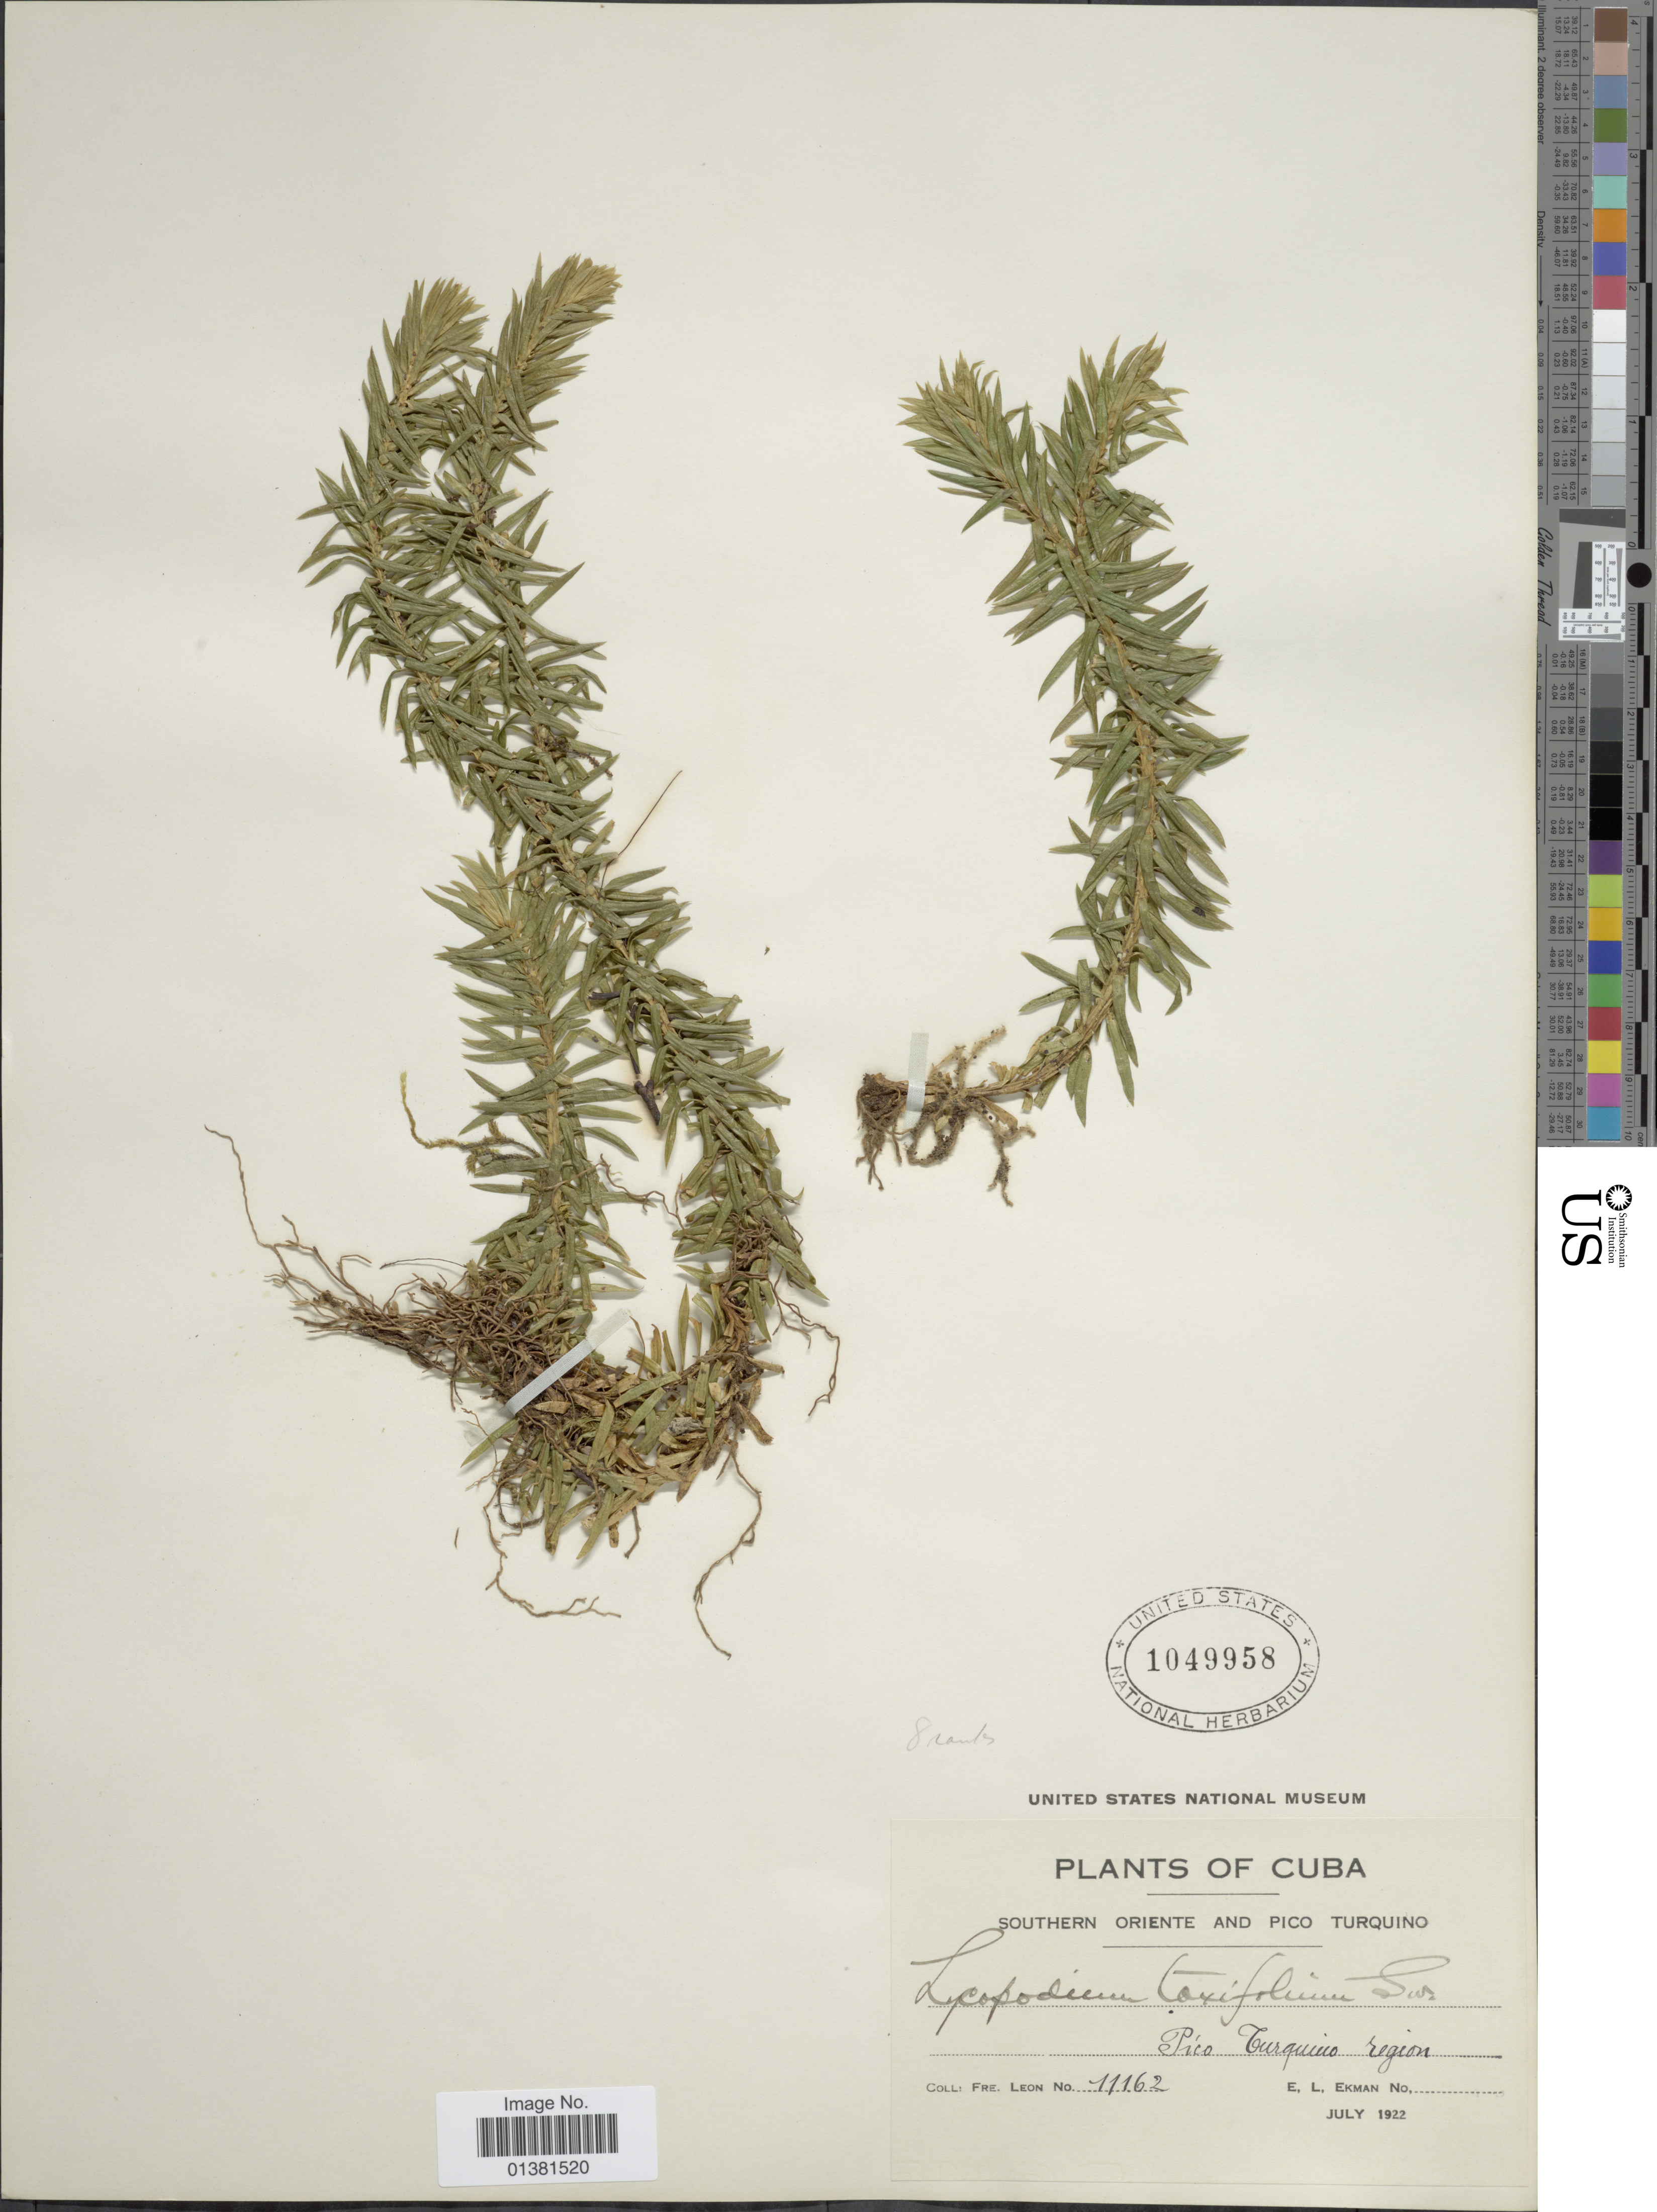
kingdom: Plantae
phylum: Tracheophyta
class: Lycopodiopsida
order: Lycopodiales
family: Lycopodiaceae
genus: Phlegmariurus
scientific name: Phlegmariurus taxifolius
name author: (Sw.) Á. Löve & D. Löve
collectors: F. Leon & E. L. Ekman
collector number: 11162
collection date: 1922-07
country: Cuba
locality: Pico Turquino region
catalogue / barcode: US 1049958